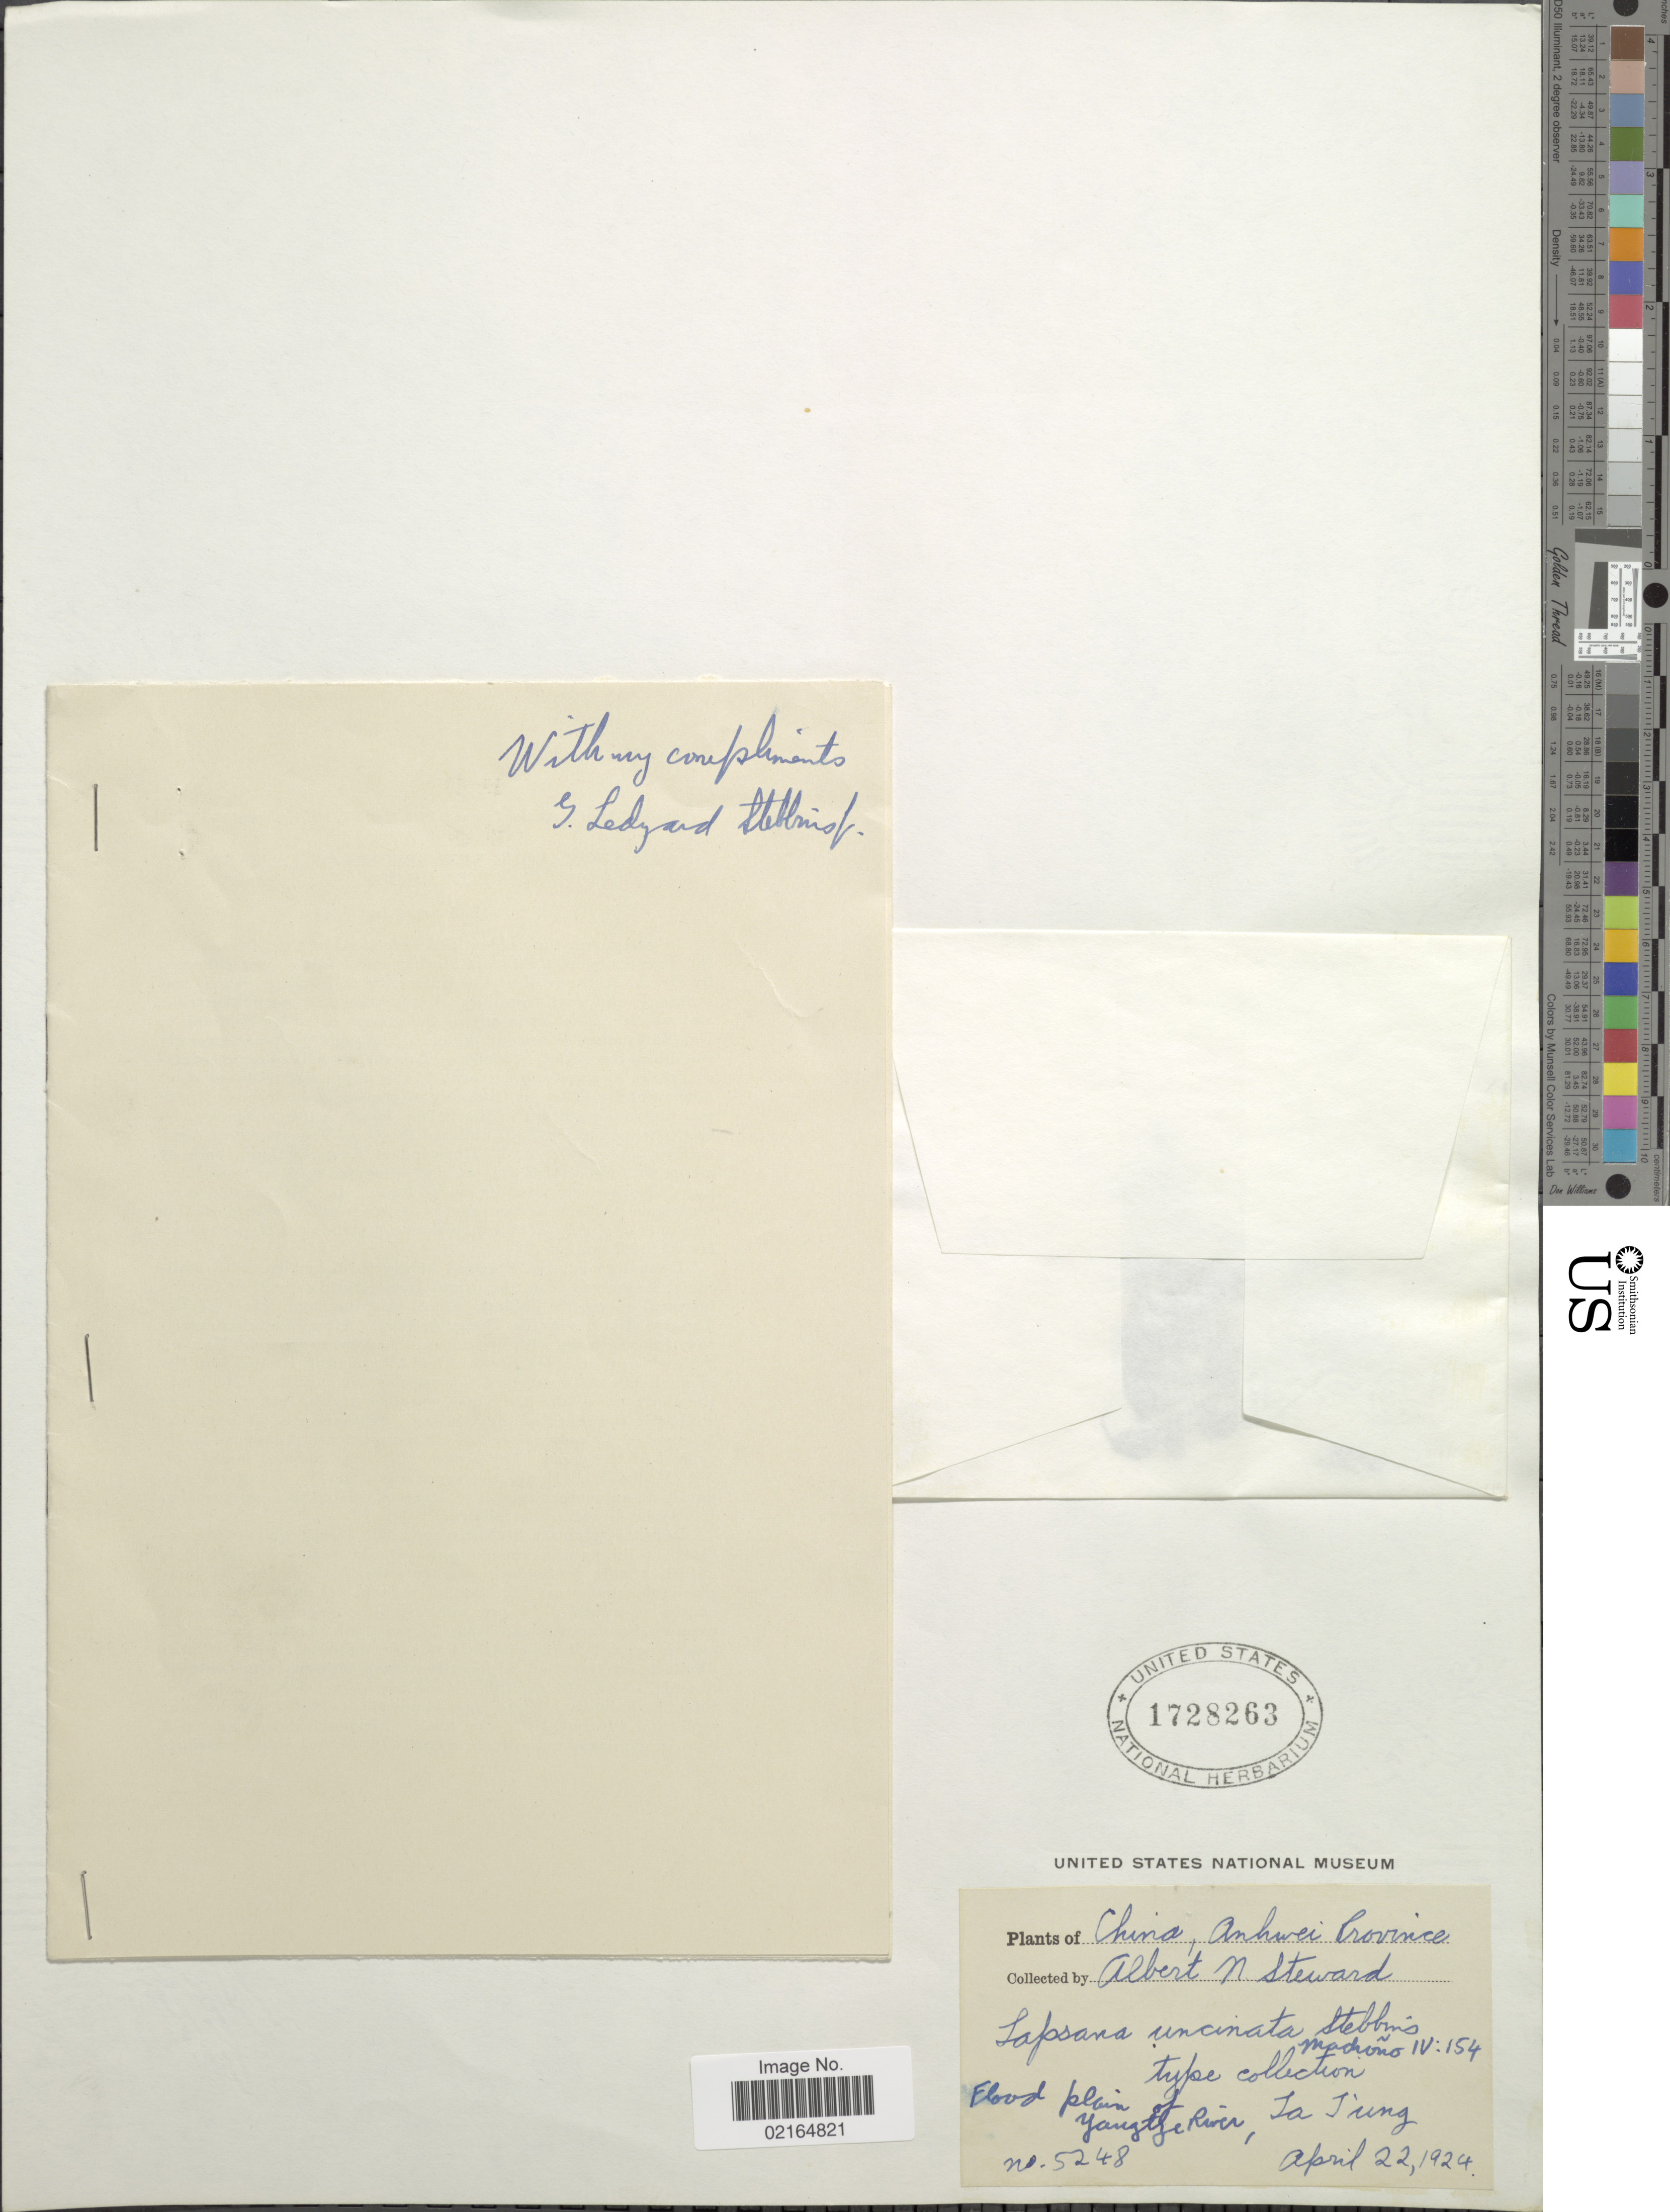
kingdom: Plantae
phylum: Tracheophyta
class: Magnoliopsida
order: Asterales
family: Asteraceae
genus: Lapsanastrum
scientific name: Lapsanastrum uncinatum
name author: (Stebbins) Pak & K. Bremer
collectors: A. N. Steward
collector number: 5248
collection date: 1924-04-22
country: China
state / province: Anhui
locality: Anhwei Province, type location, flood plain of- Yantze River, La Lung. [interpreted]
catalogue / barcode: US 1728263